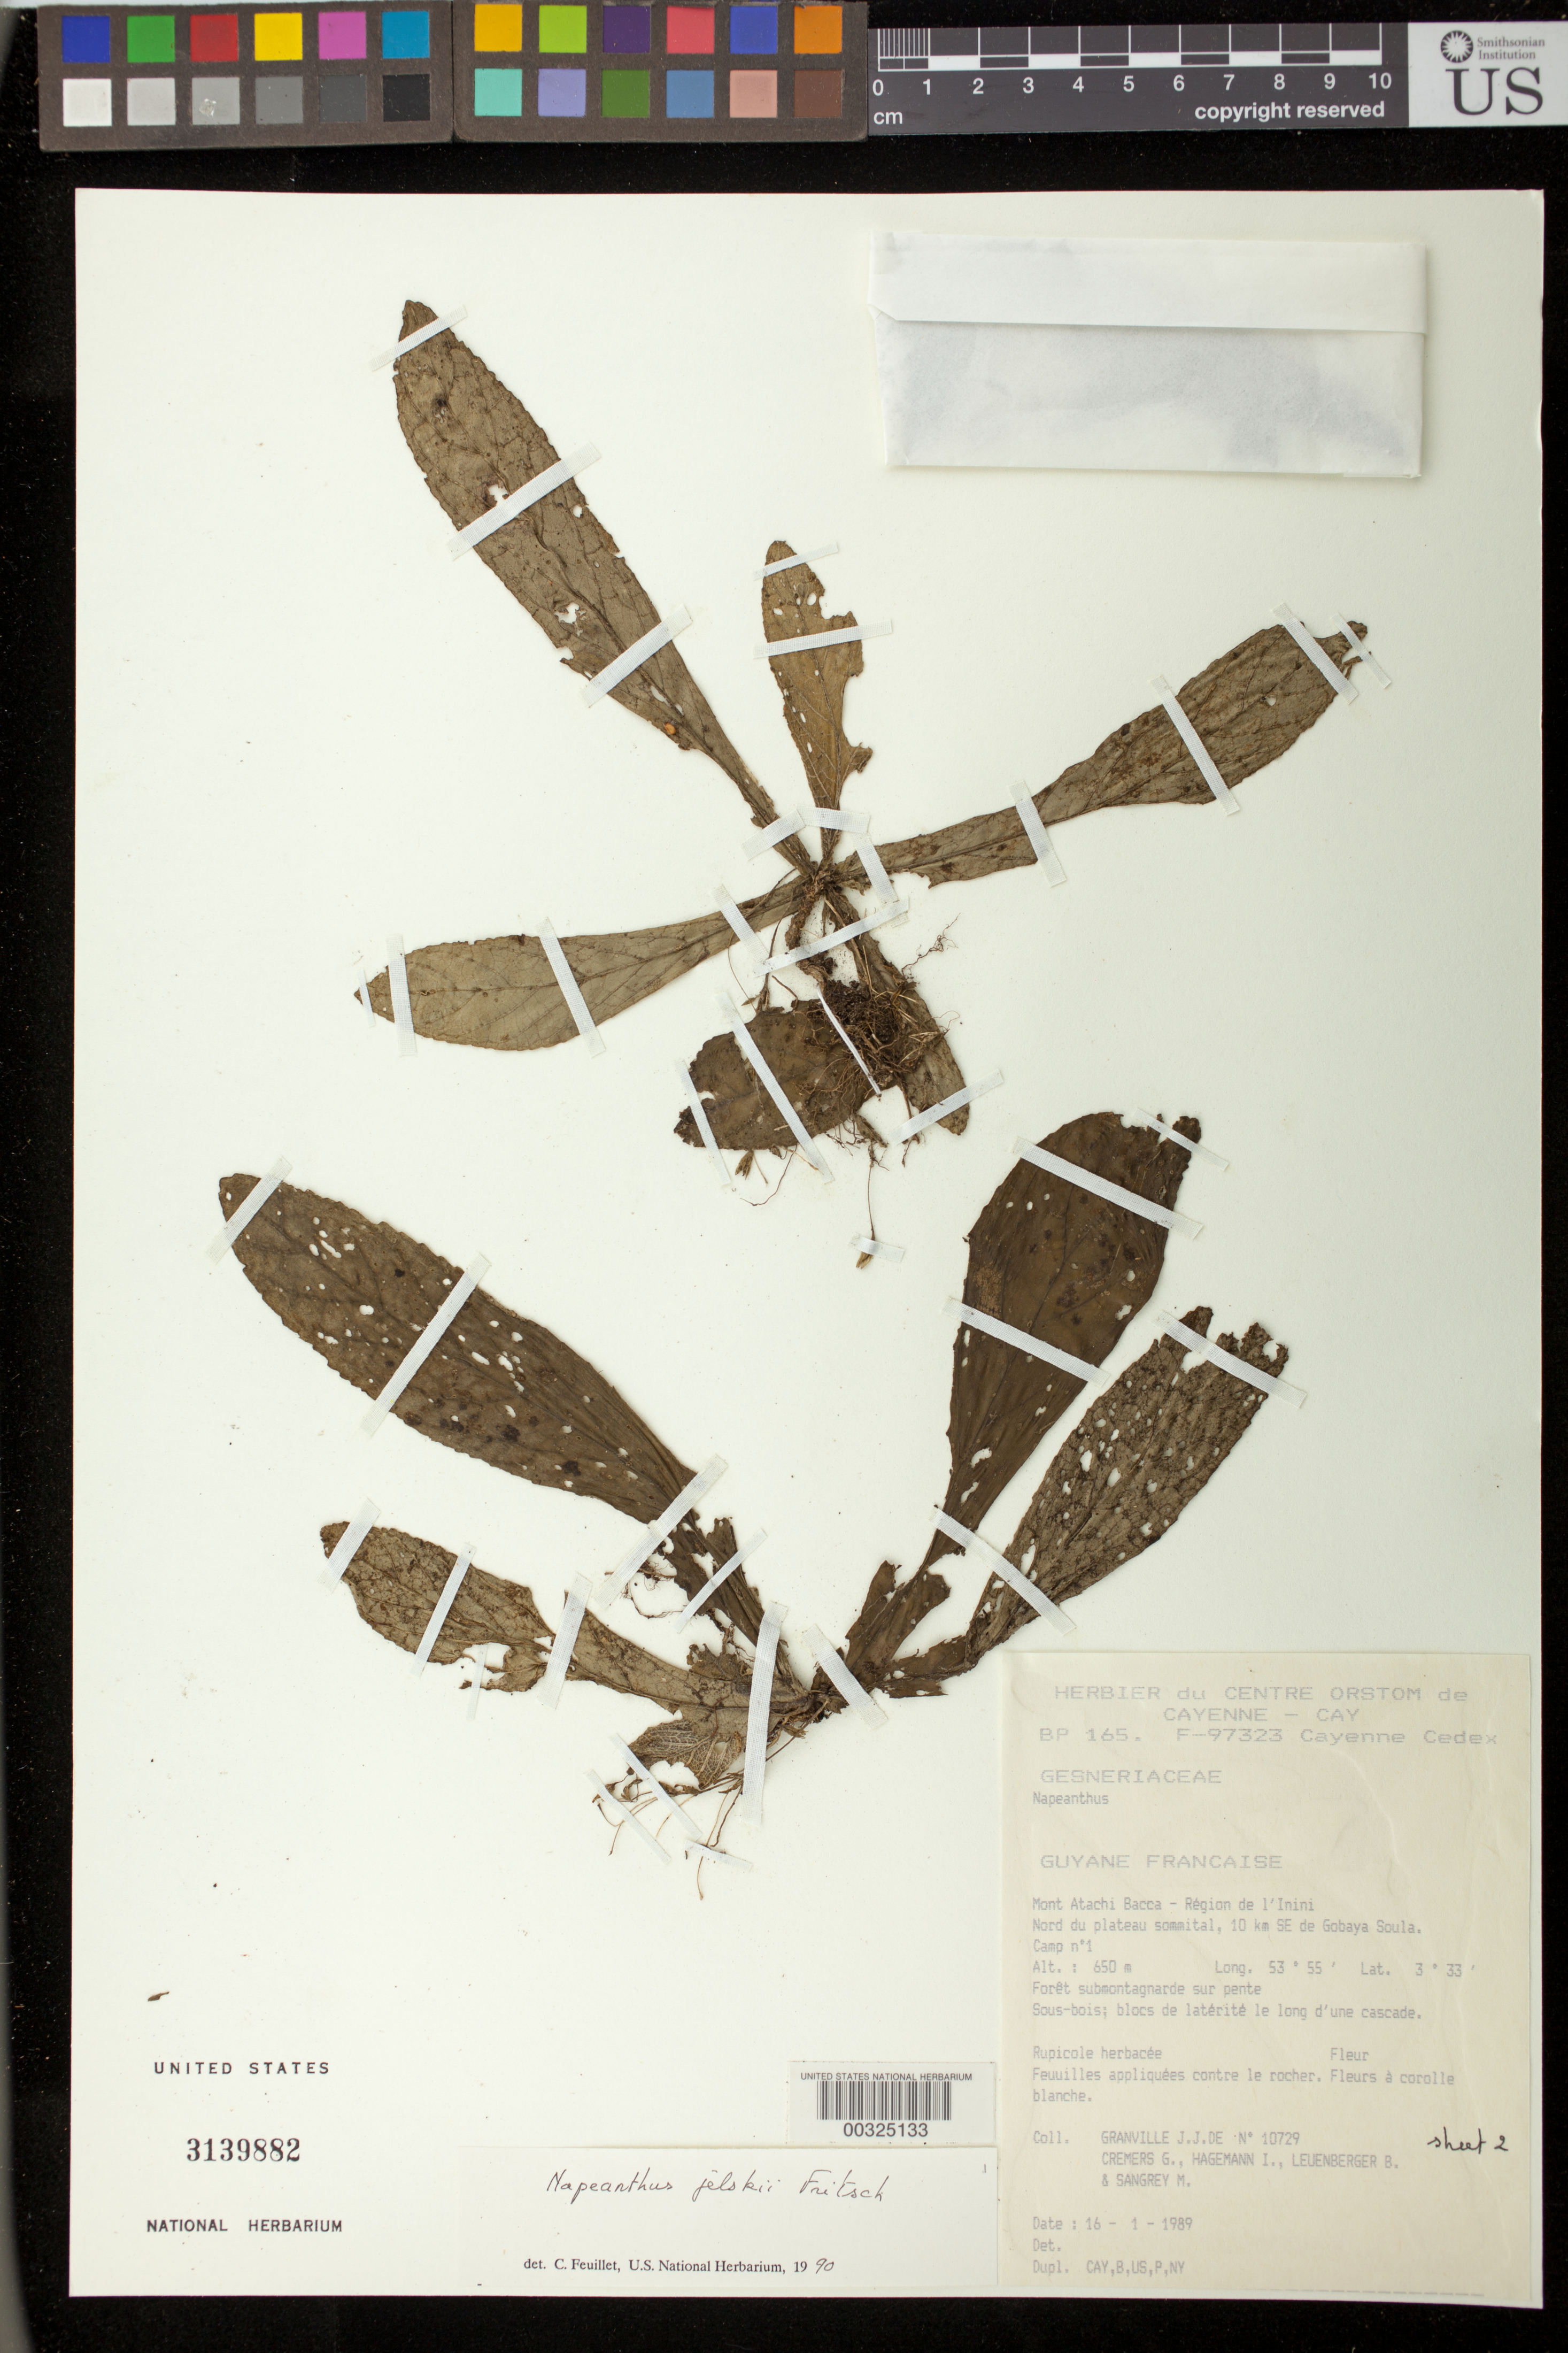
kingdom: Plantae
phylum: Tracheophyta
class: Magnoliopsida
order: Lamiales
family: Gesneriaceae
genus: Napeanthus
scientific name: Napeanthus jelskii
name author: Fritsch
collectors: J.-J. de Granville, G. Cremers, I. Hagemann, B. Leuenberger & M. S. Sangrey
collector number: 10729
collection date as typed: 16 Jan 1989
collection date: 1989-01-16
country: French Guiana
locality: Mont Atachi Bacca - region de l'Inini, N of plateau Sommital, 10 km SE of Gobaya Soula, camp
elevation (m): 650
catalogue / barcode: US 3139882